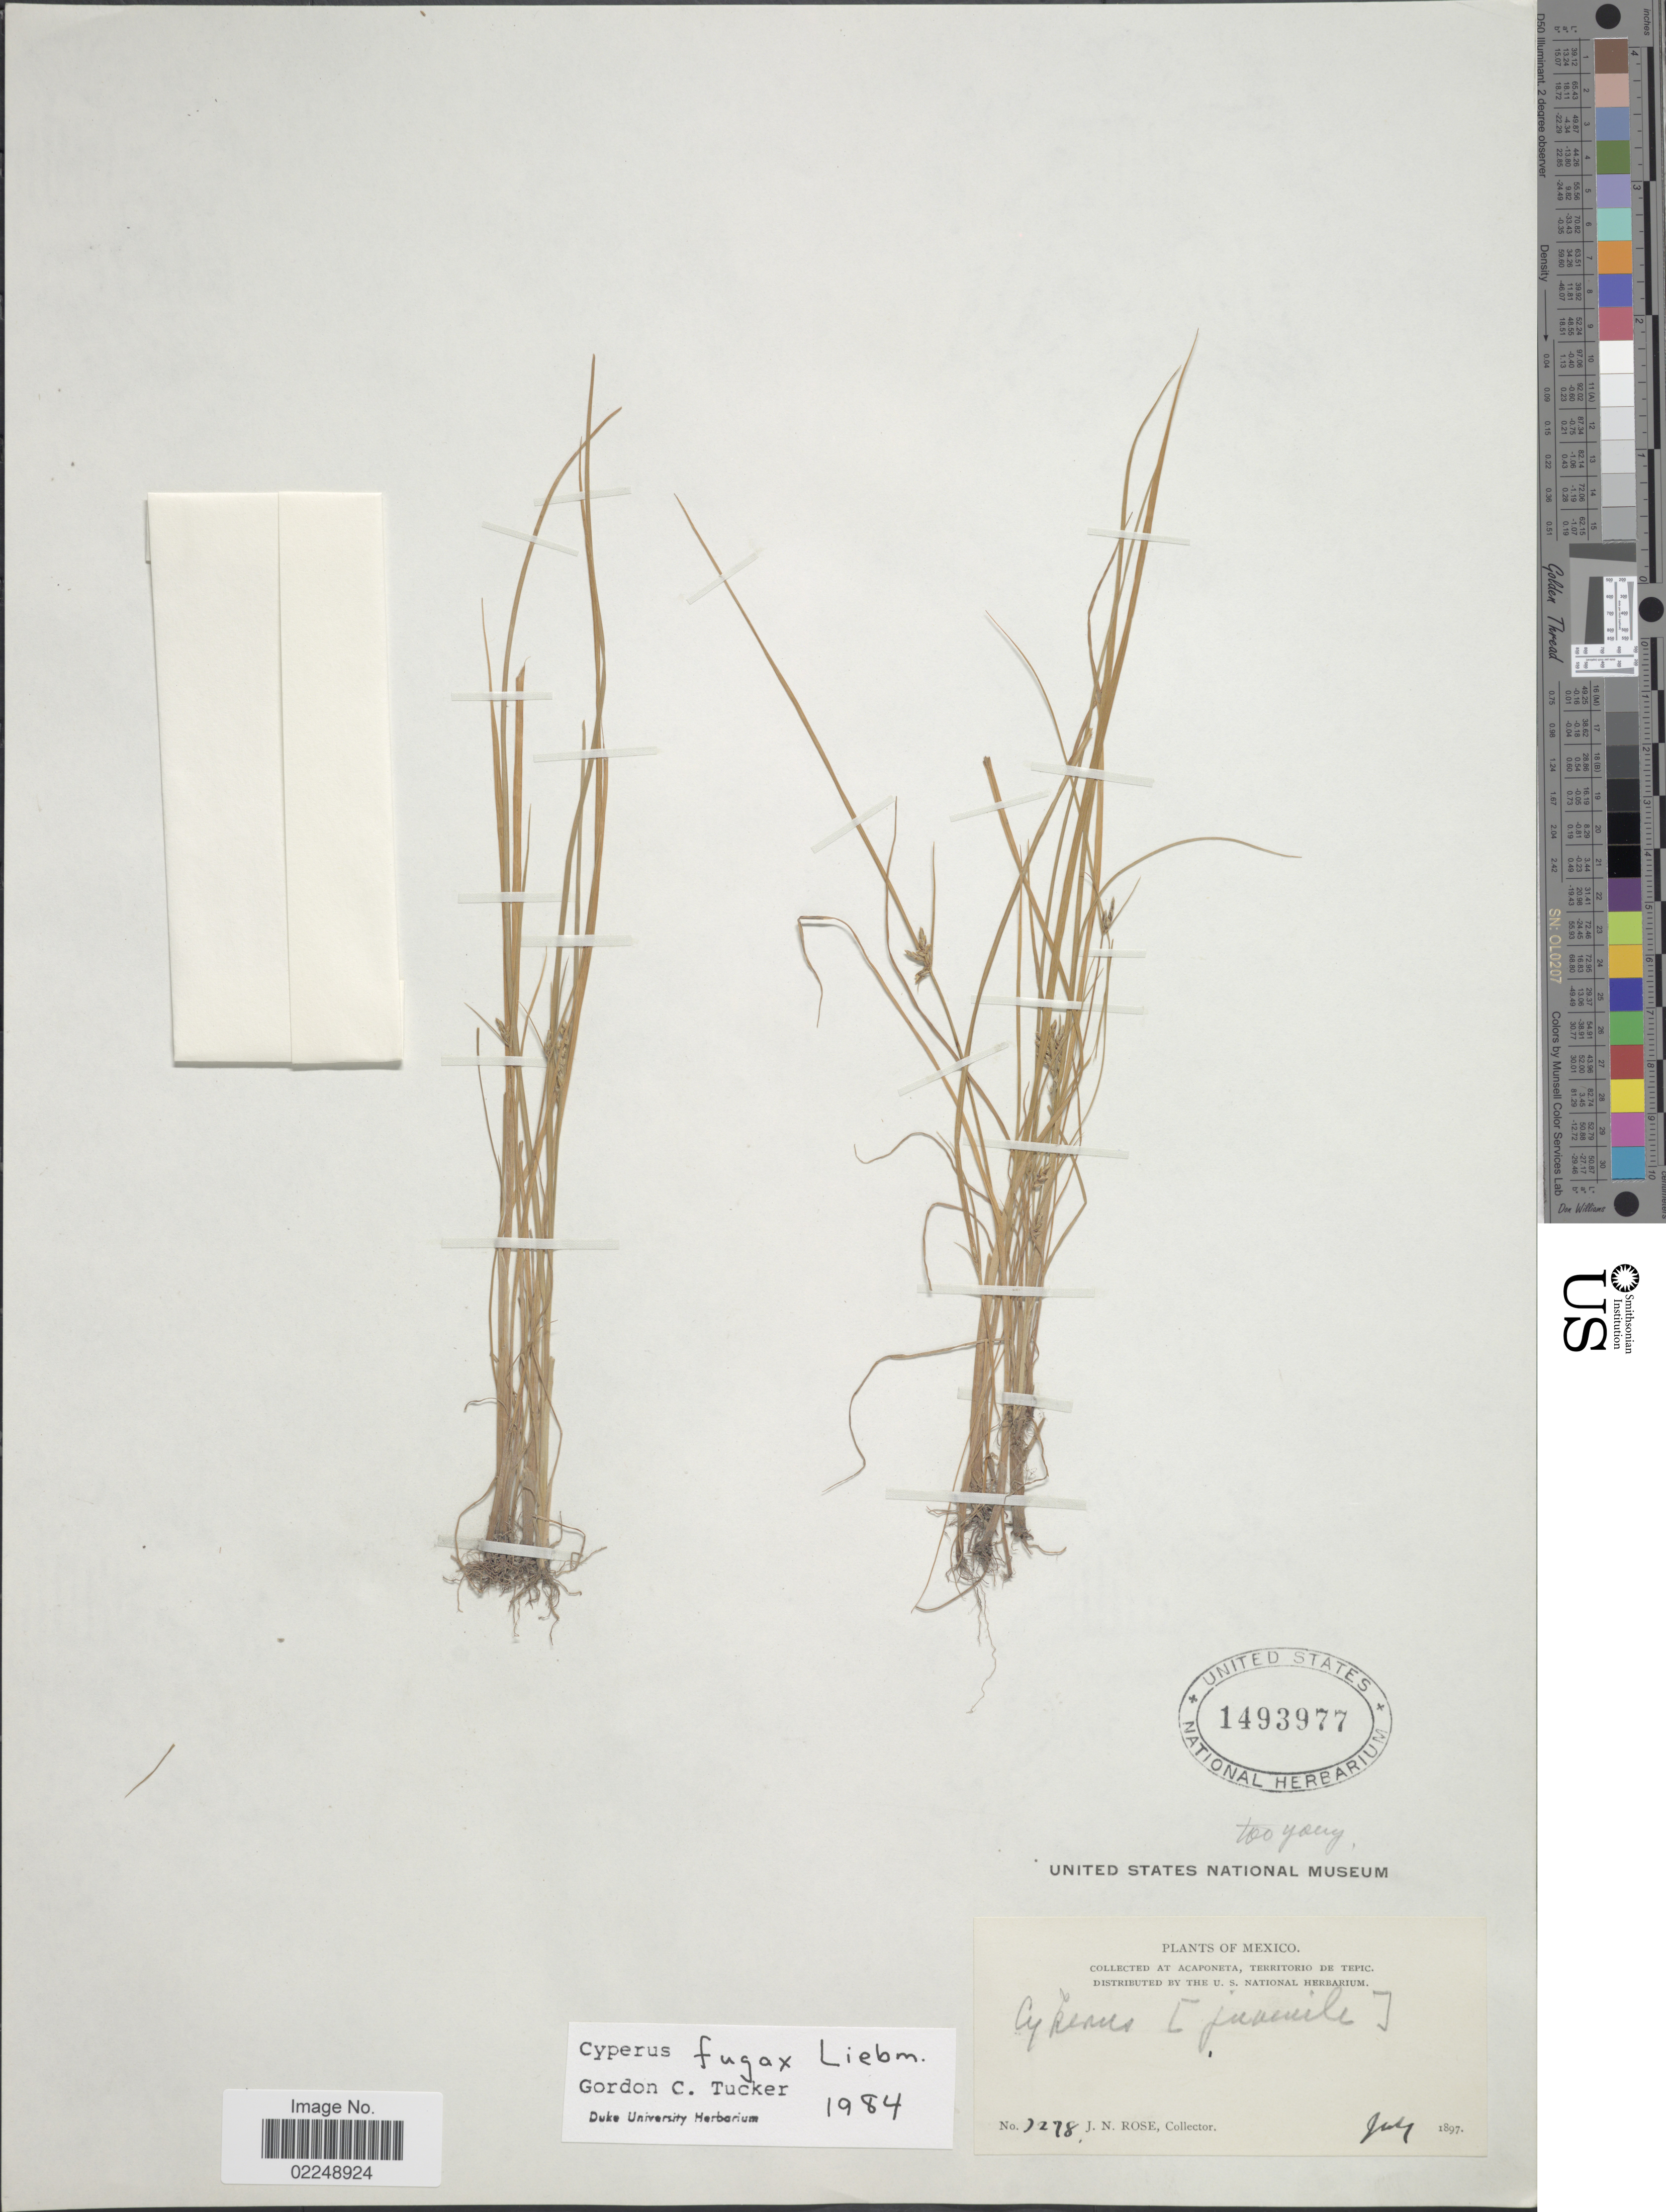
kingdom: Plantae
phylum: Tracheophyta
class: Liliopsida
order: Poales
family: Cyperaceae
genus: Cyperus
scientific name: Cyperus fugax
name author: Liebm.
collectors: J. N. Rose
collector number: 1278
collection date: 1897-07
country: Mexico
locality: At Acaponeta, Territorio de Tepic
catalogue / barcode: US 1493977